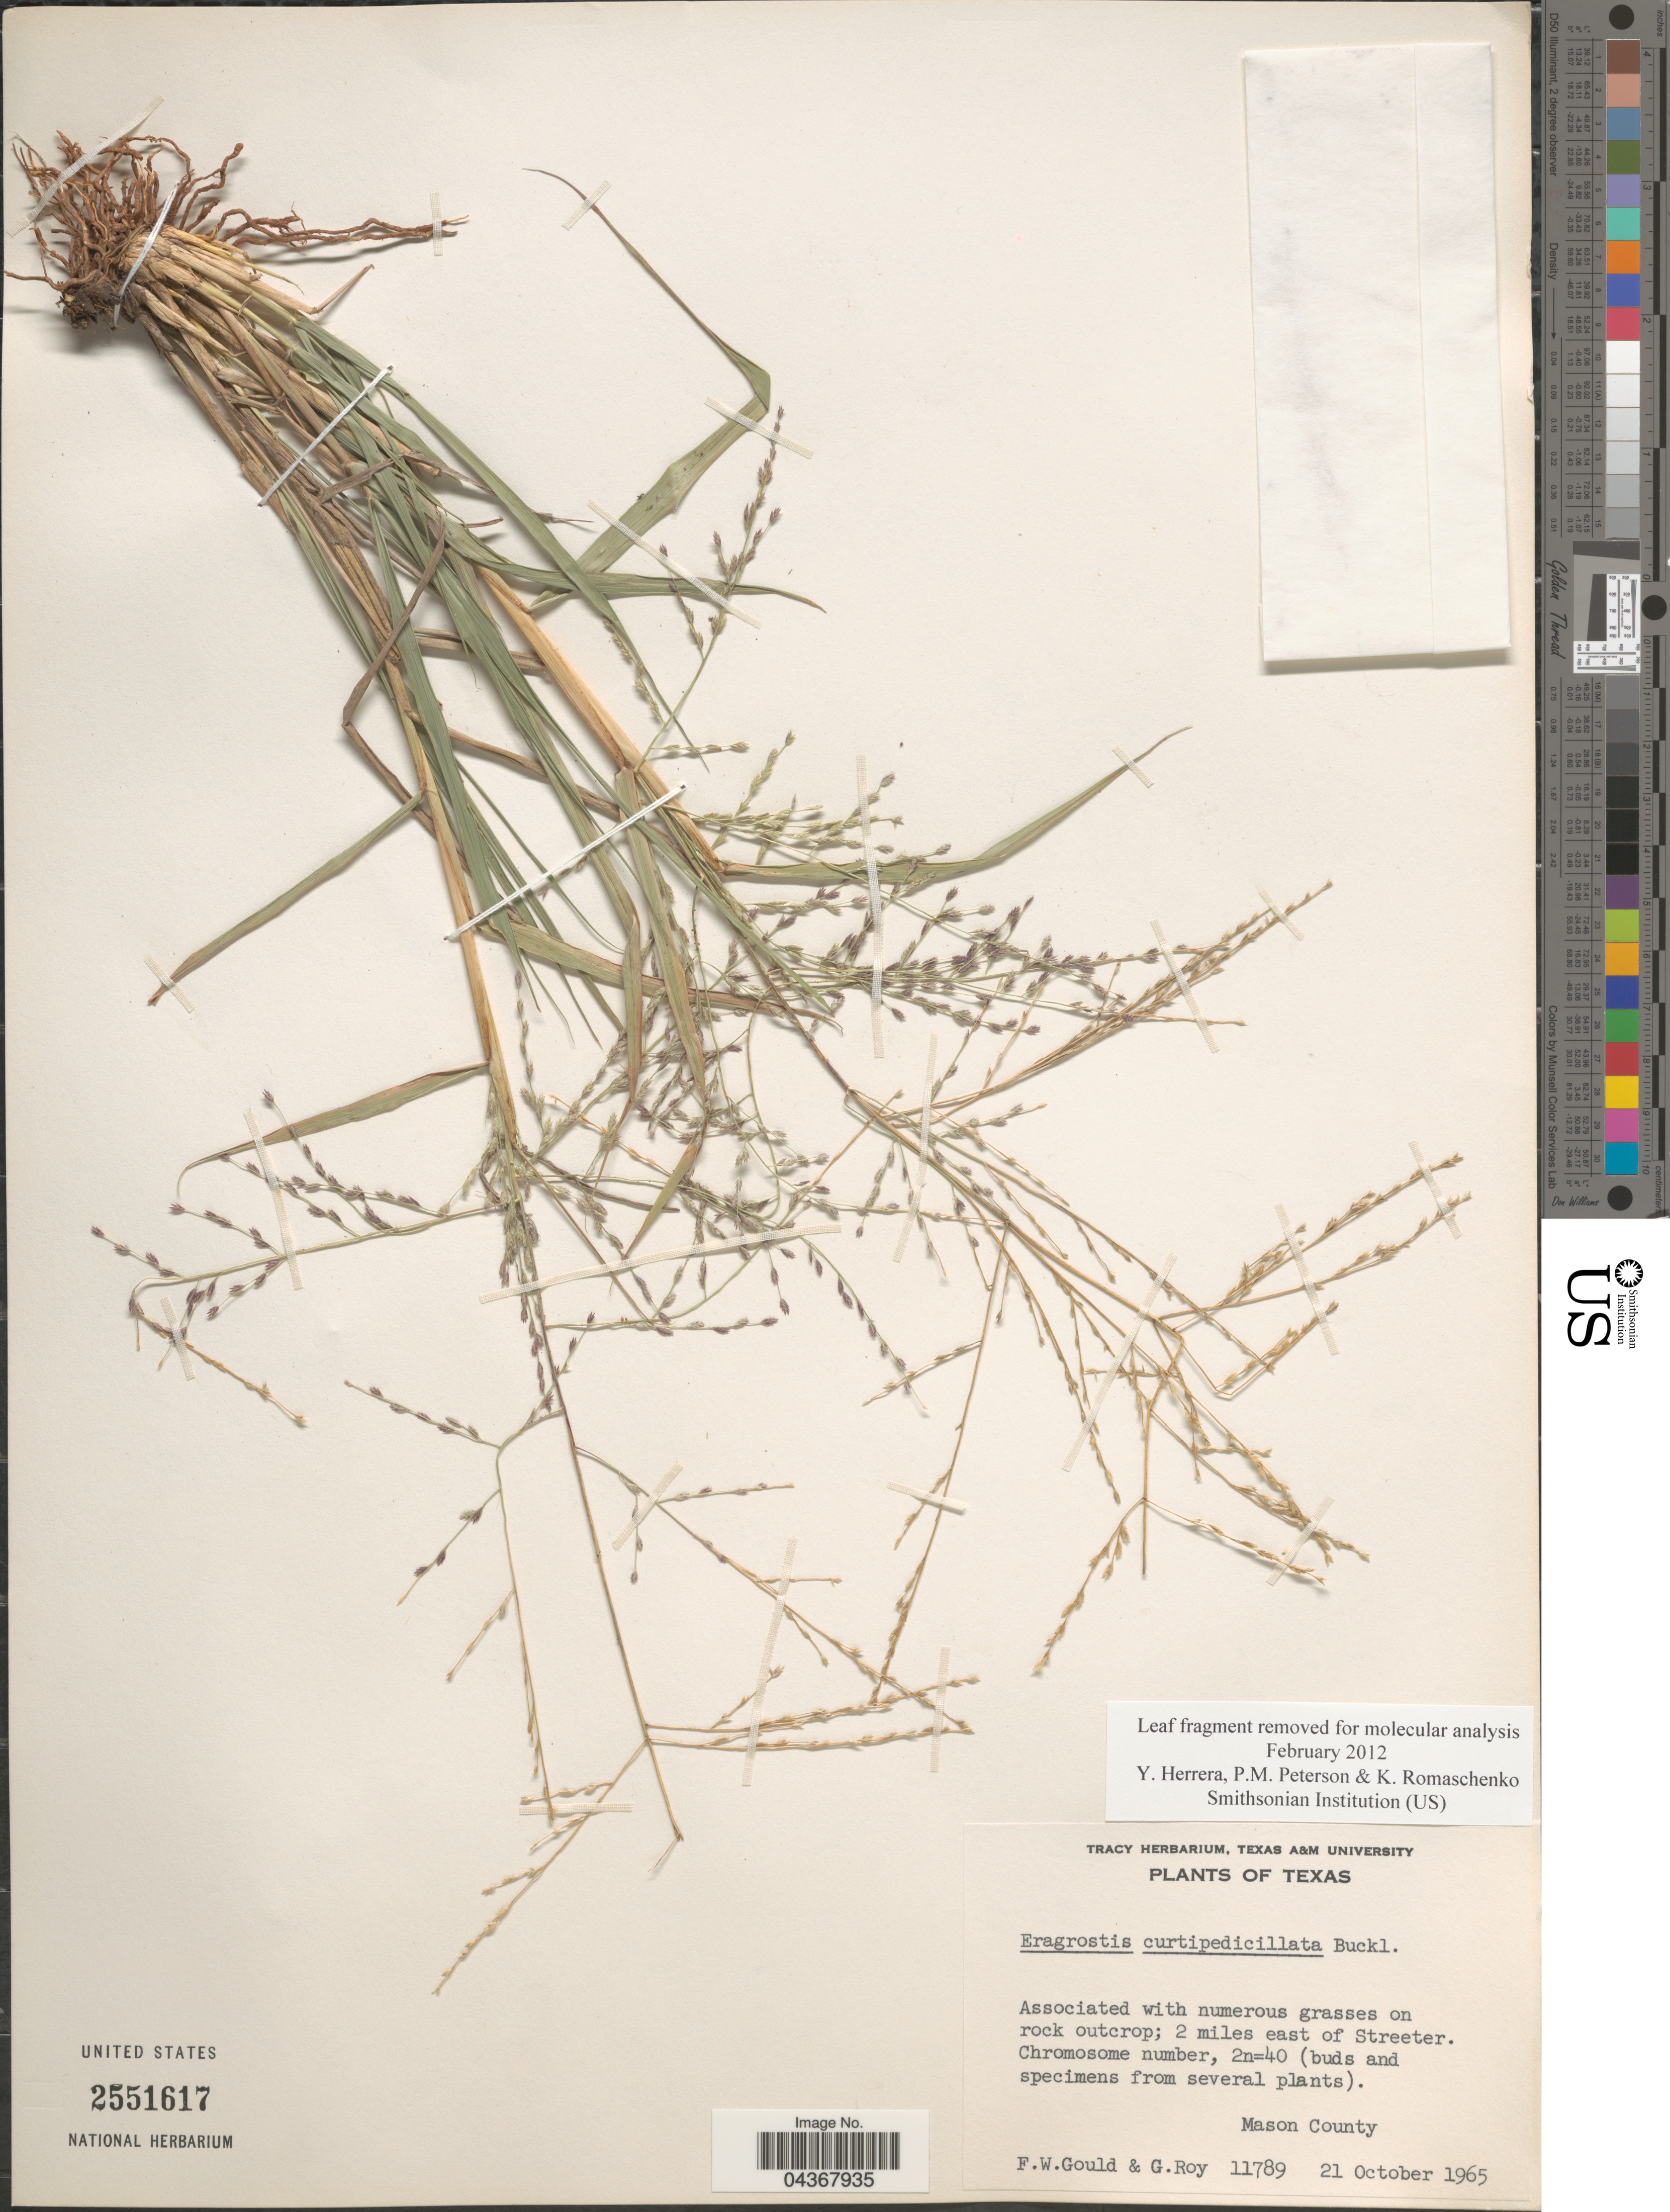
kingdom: Plantae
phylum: Tracheophyta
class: Liliopsida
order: Poales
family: Poaceae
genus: Eragrostis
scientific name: Eragrostis curtipedicellata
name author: Buckley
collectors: F. W. Gould & G. Roy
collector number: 11789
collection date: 1965-10-21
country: United States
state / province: Texas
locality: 2 miles east of Streeter. Mason County.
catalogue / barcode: US 2551617